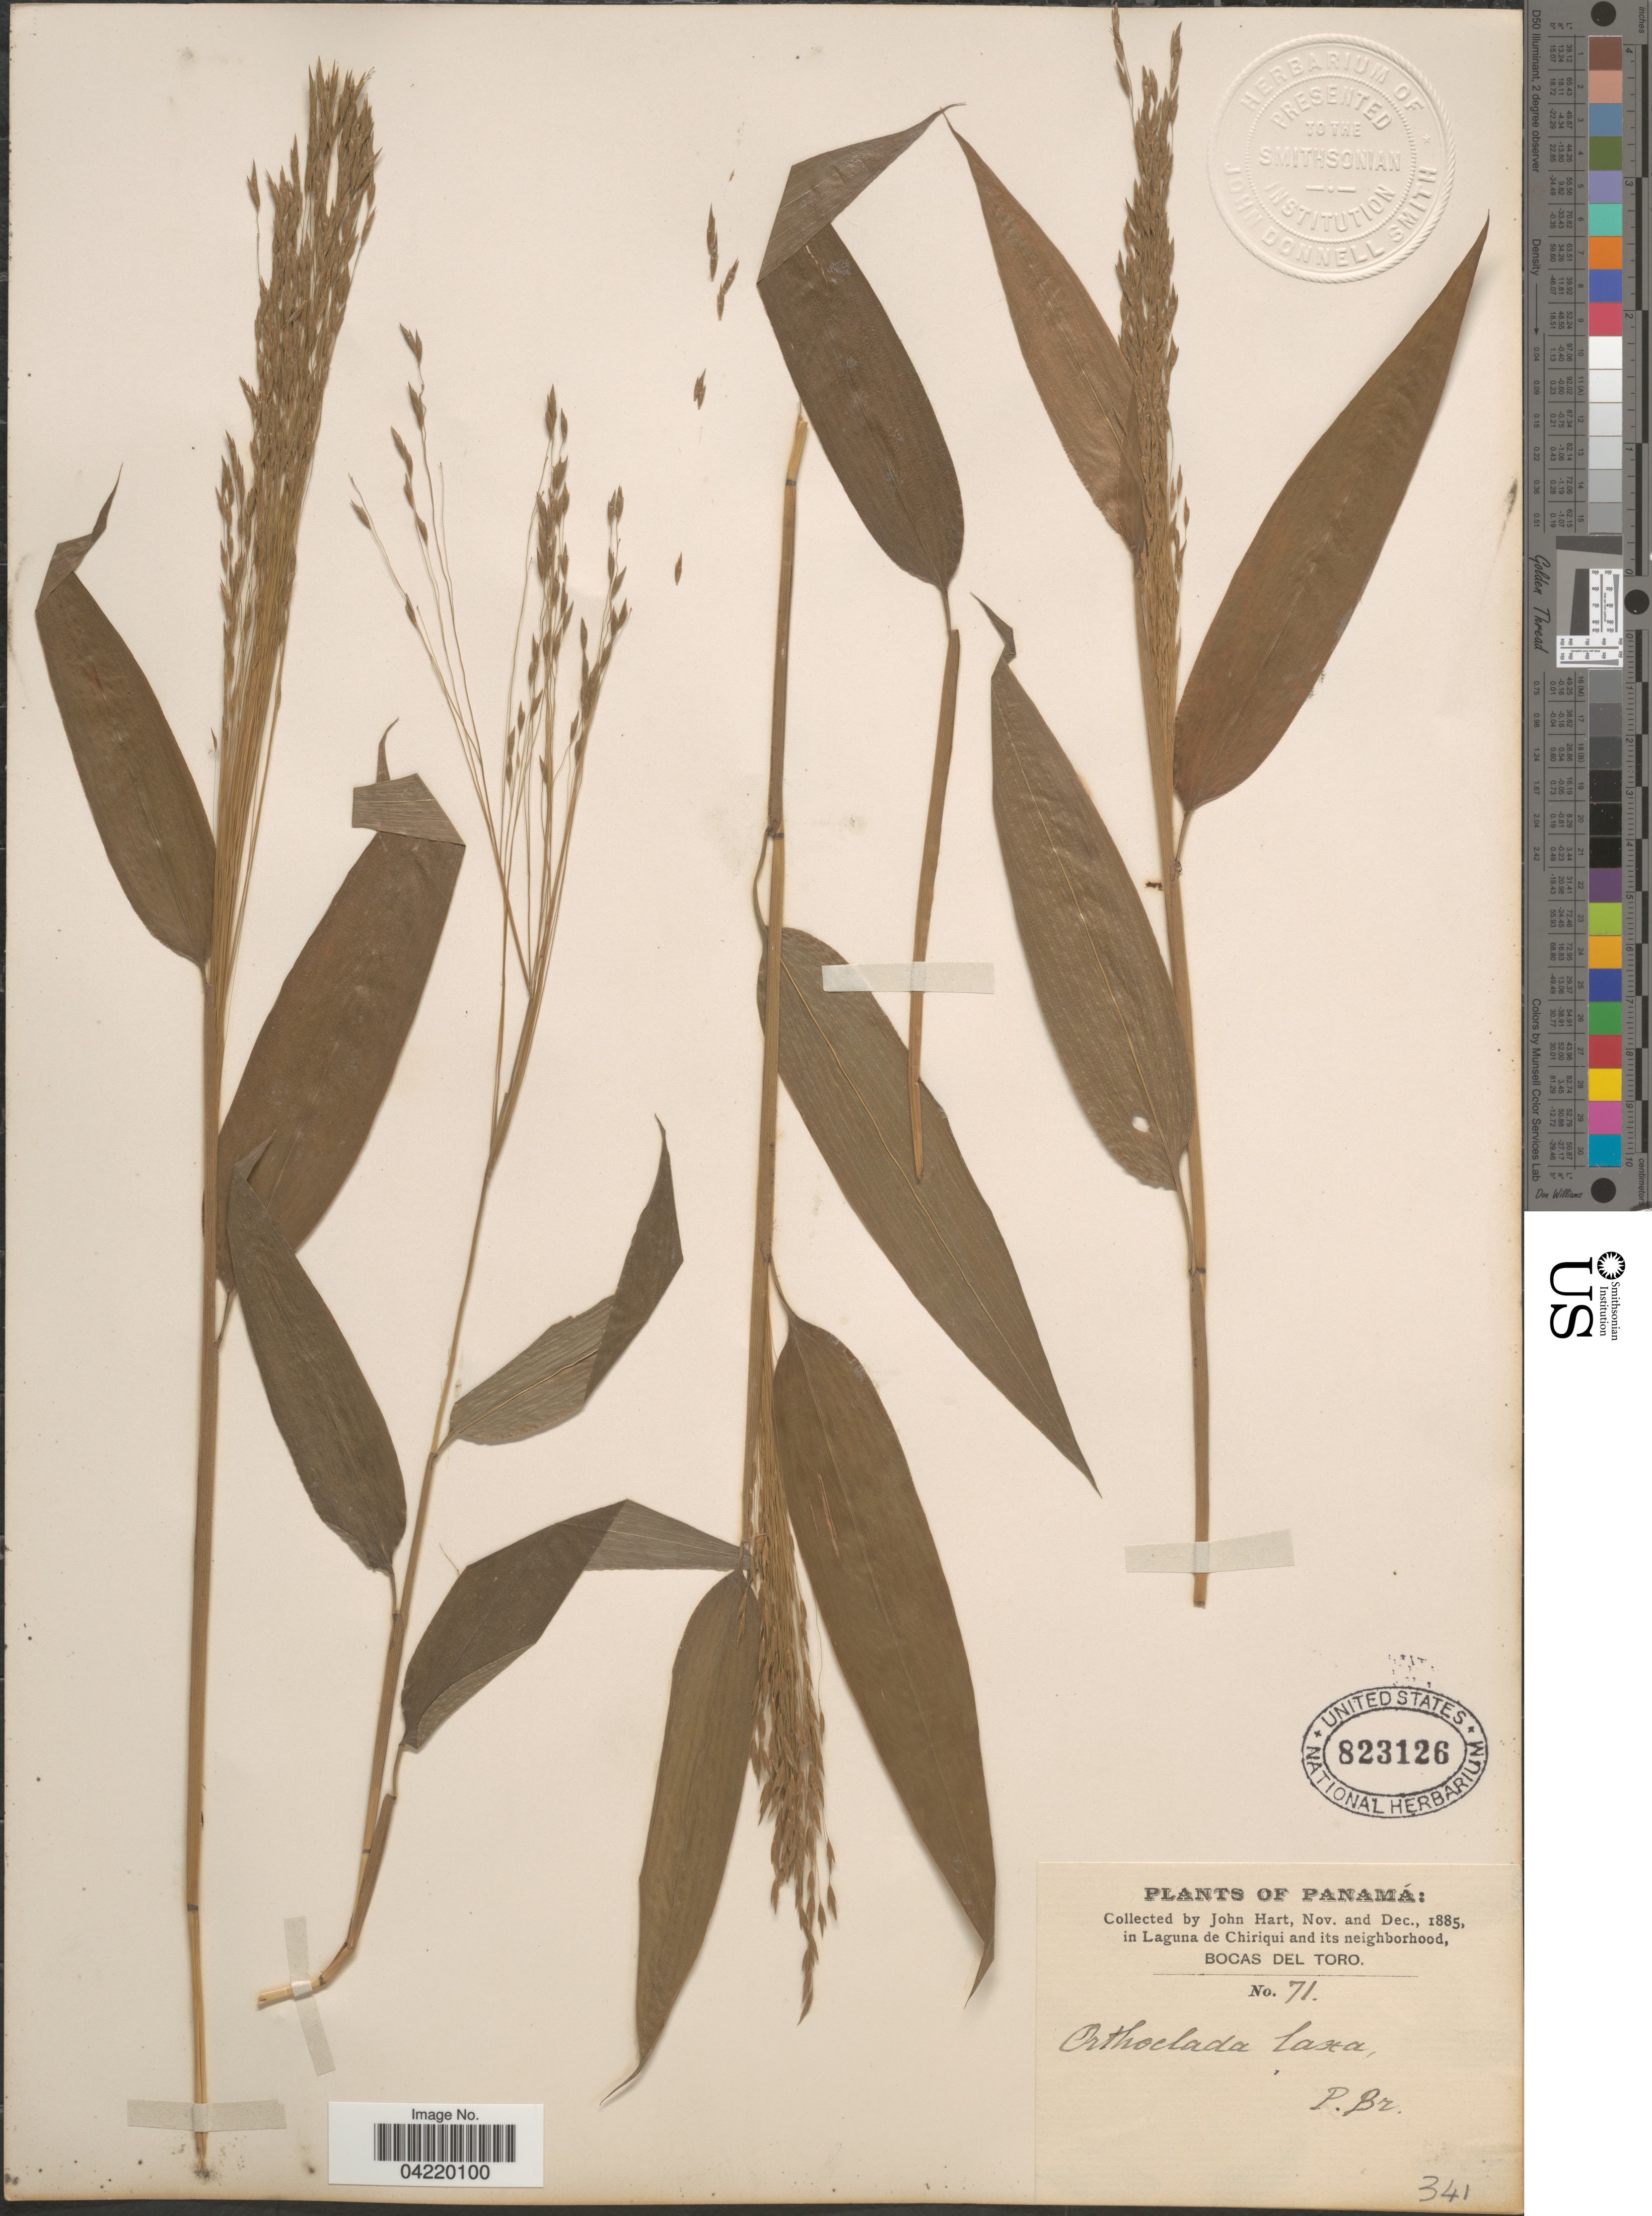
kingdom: Plantae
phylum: Tracheophyta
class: Liliopsida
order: Poales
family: Poaceae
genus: Orthoclada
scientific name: Orthoclada laxa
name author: P. Beauv.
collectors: J. H. Hart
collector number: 71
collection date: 1885-11/1885-12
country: Panama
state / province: Bocas del Toro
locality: In Laguna de Chiriqui and its neighborhood.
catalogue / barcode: US 823126